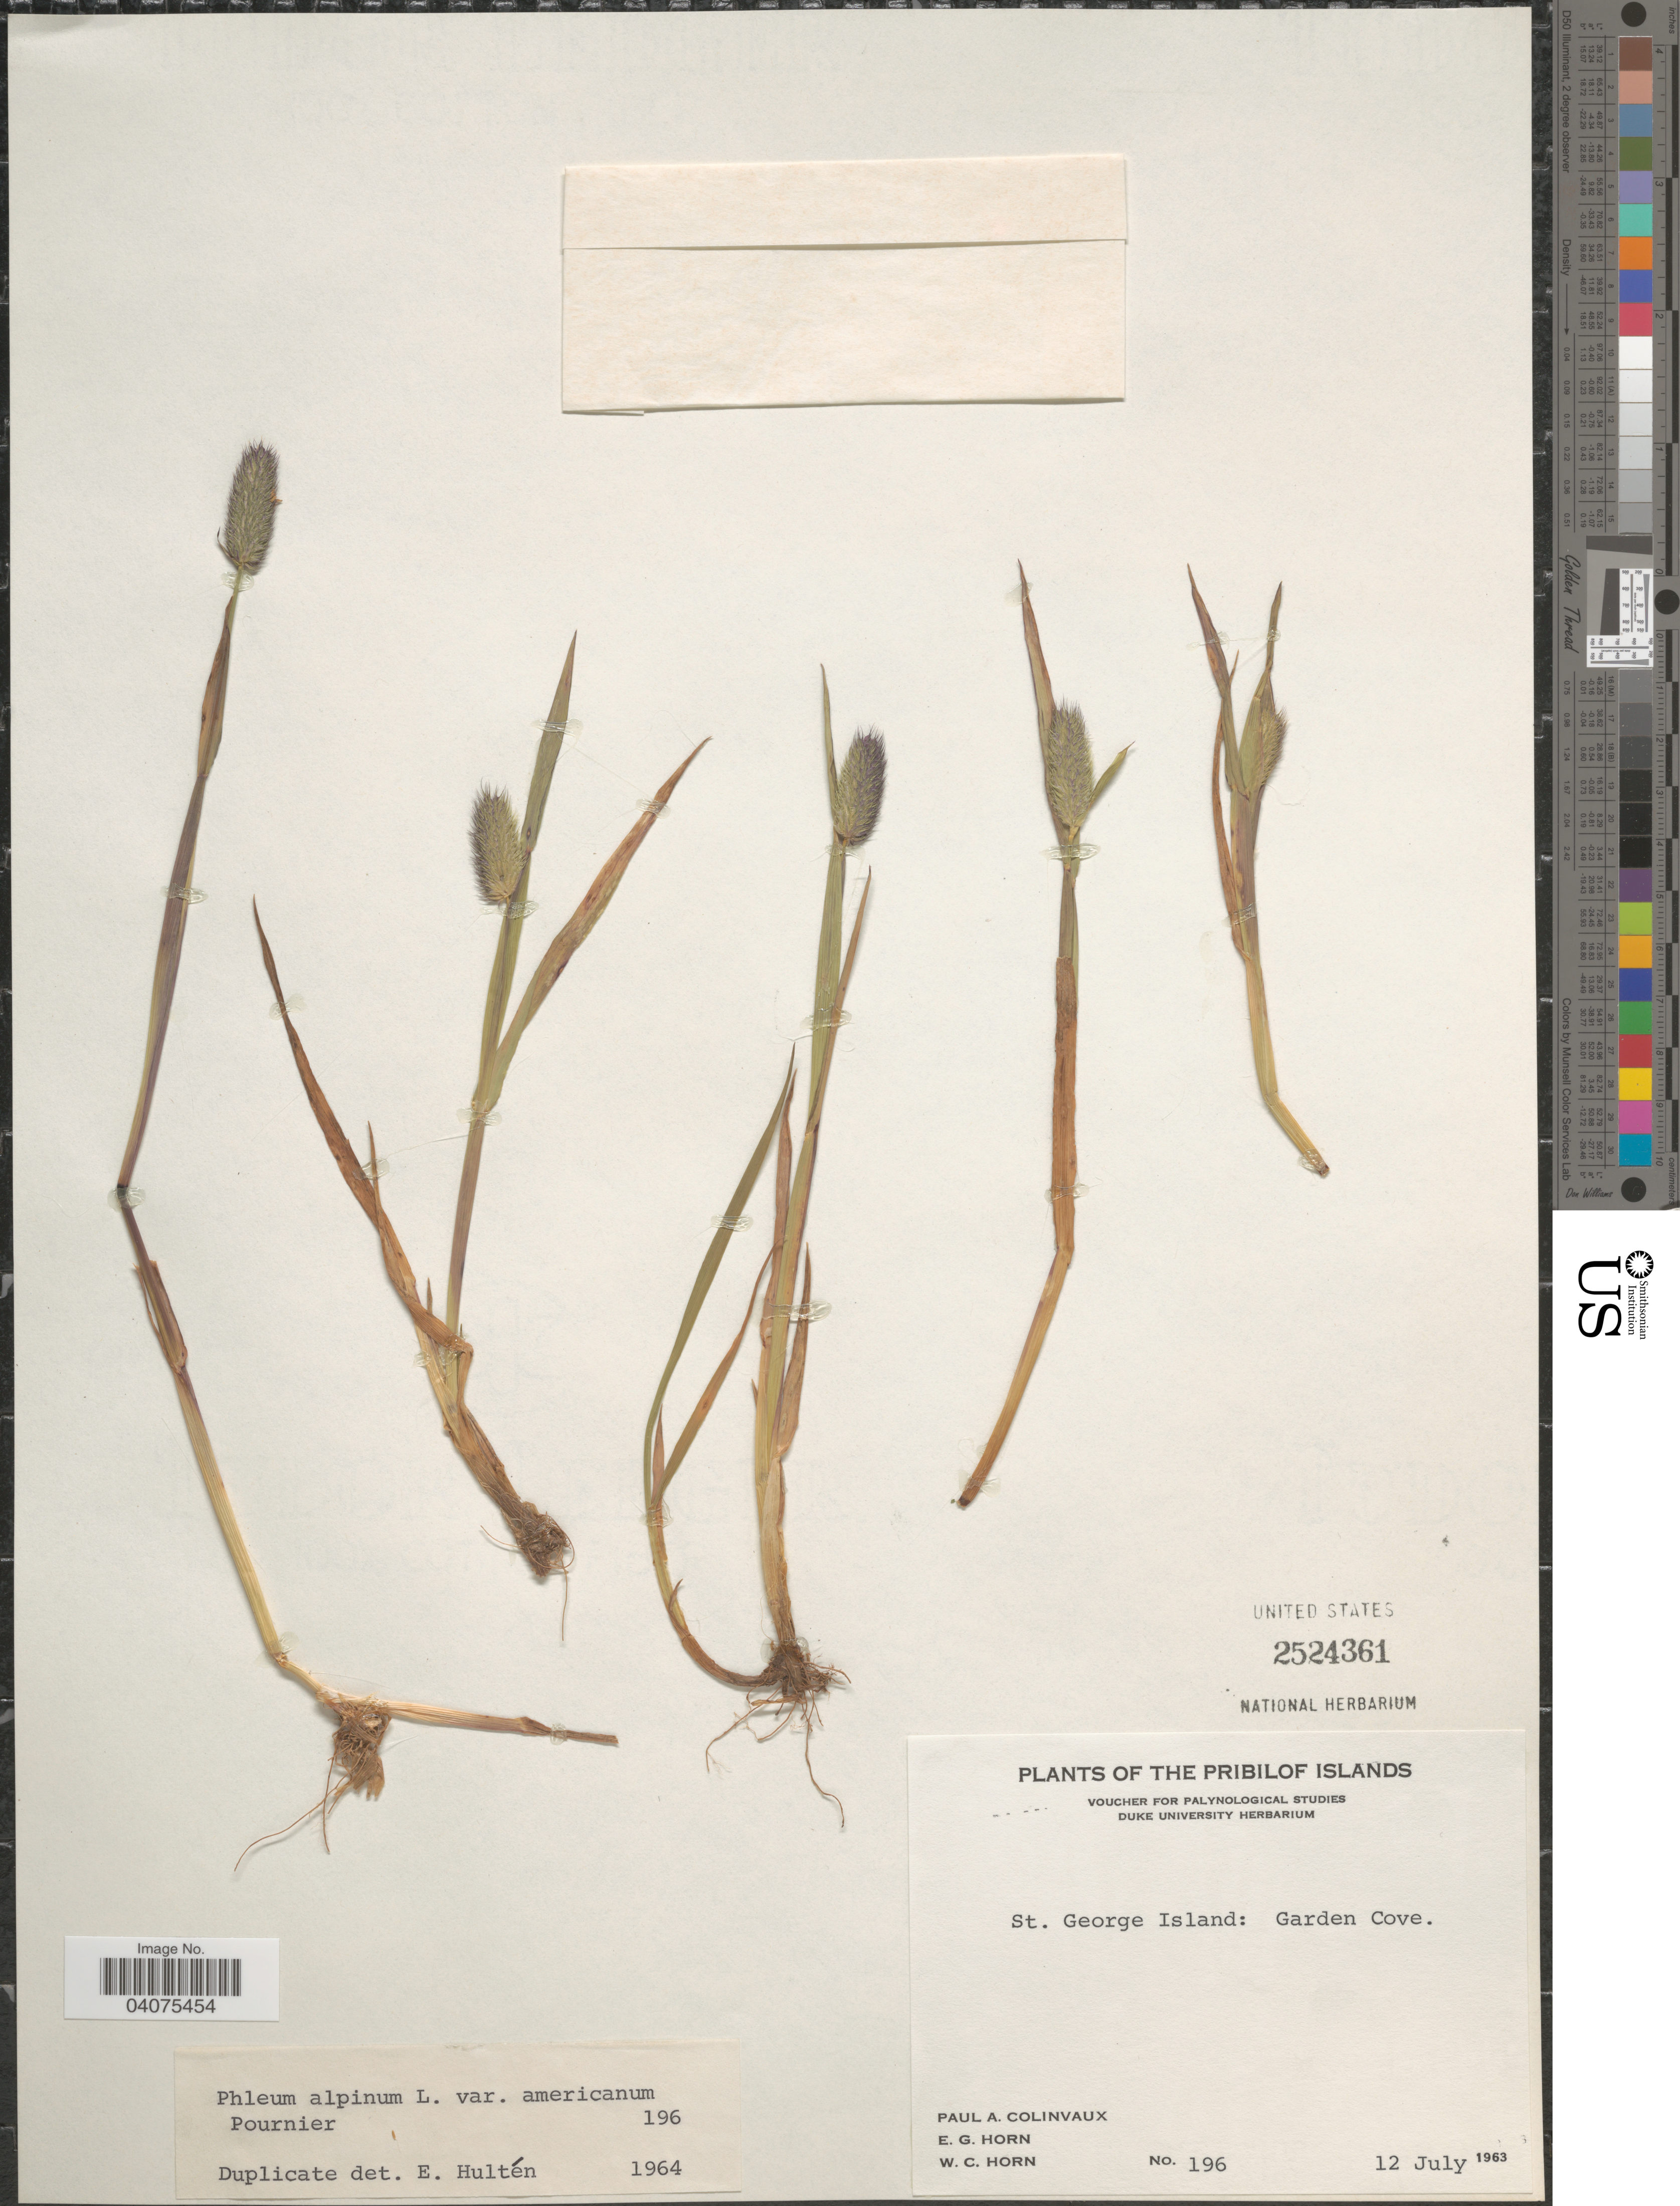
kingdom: Plantae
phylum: Tracheophyta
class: Liliopsida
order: Poales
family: Poaceae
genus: Phleum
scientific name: Phleum alpinum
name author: L.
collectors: P. Colinvaux, E. Horn & W. Horn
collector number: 196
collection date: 1963-07-12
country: United States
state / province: Alaska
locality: Pribilof Islands. St. George Island: Garden Cove.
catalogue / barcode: US 2524361